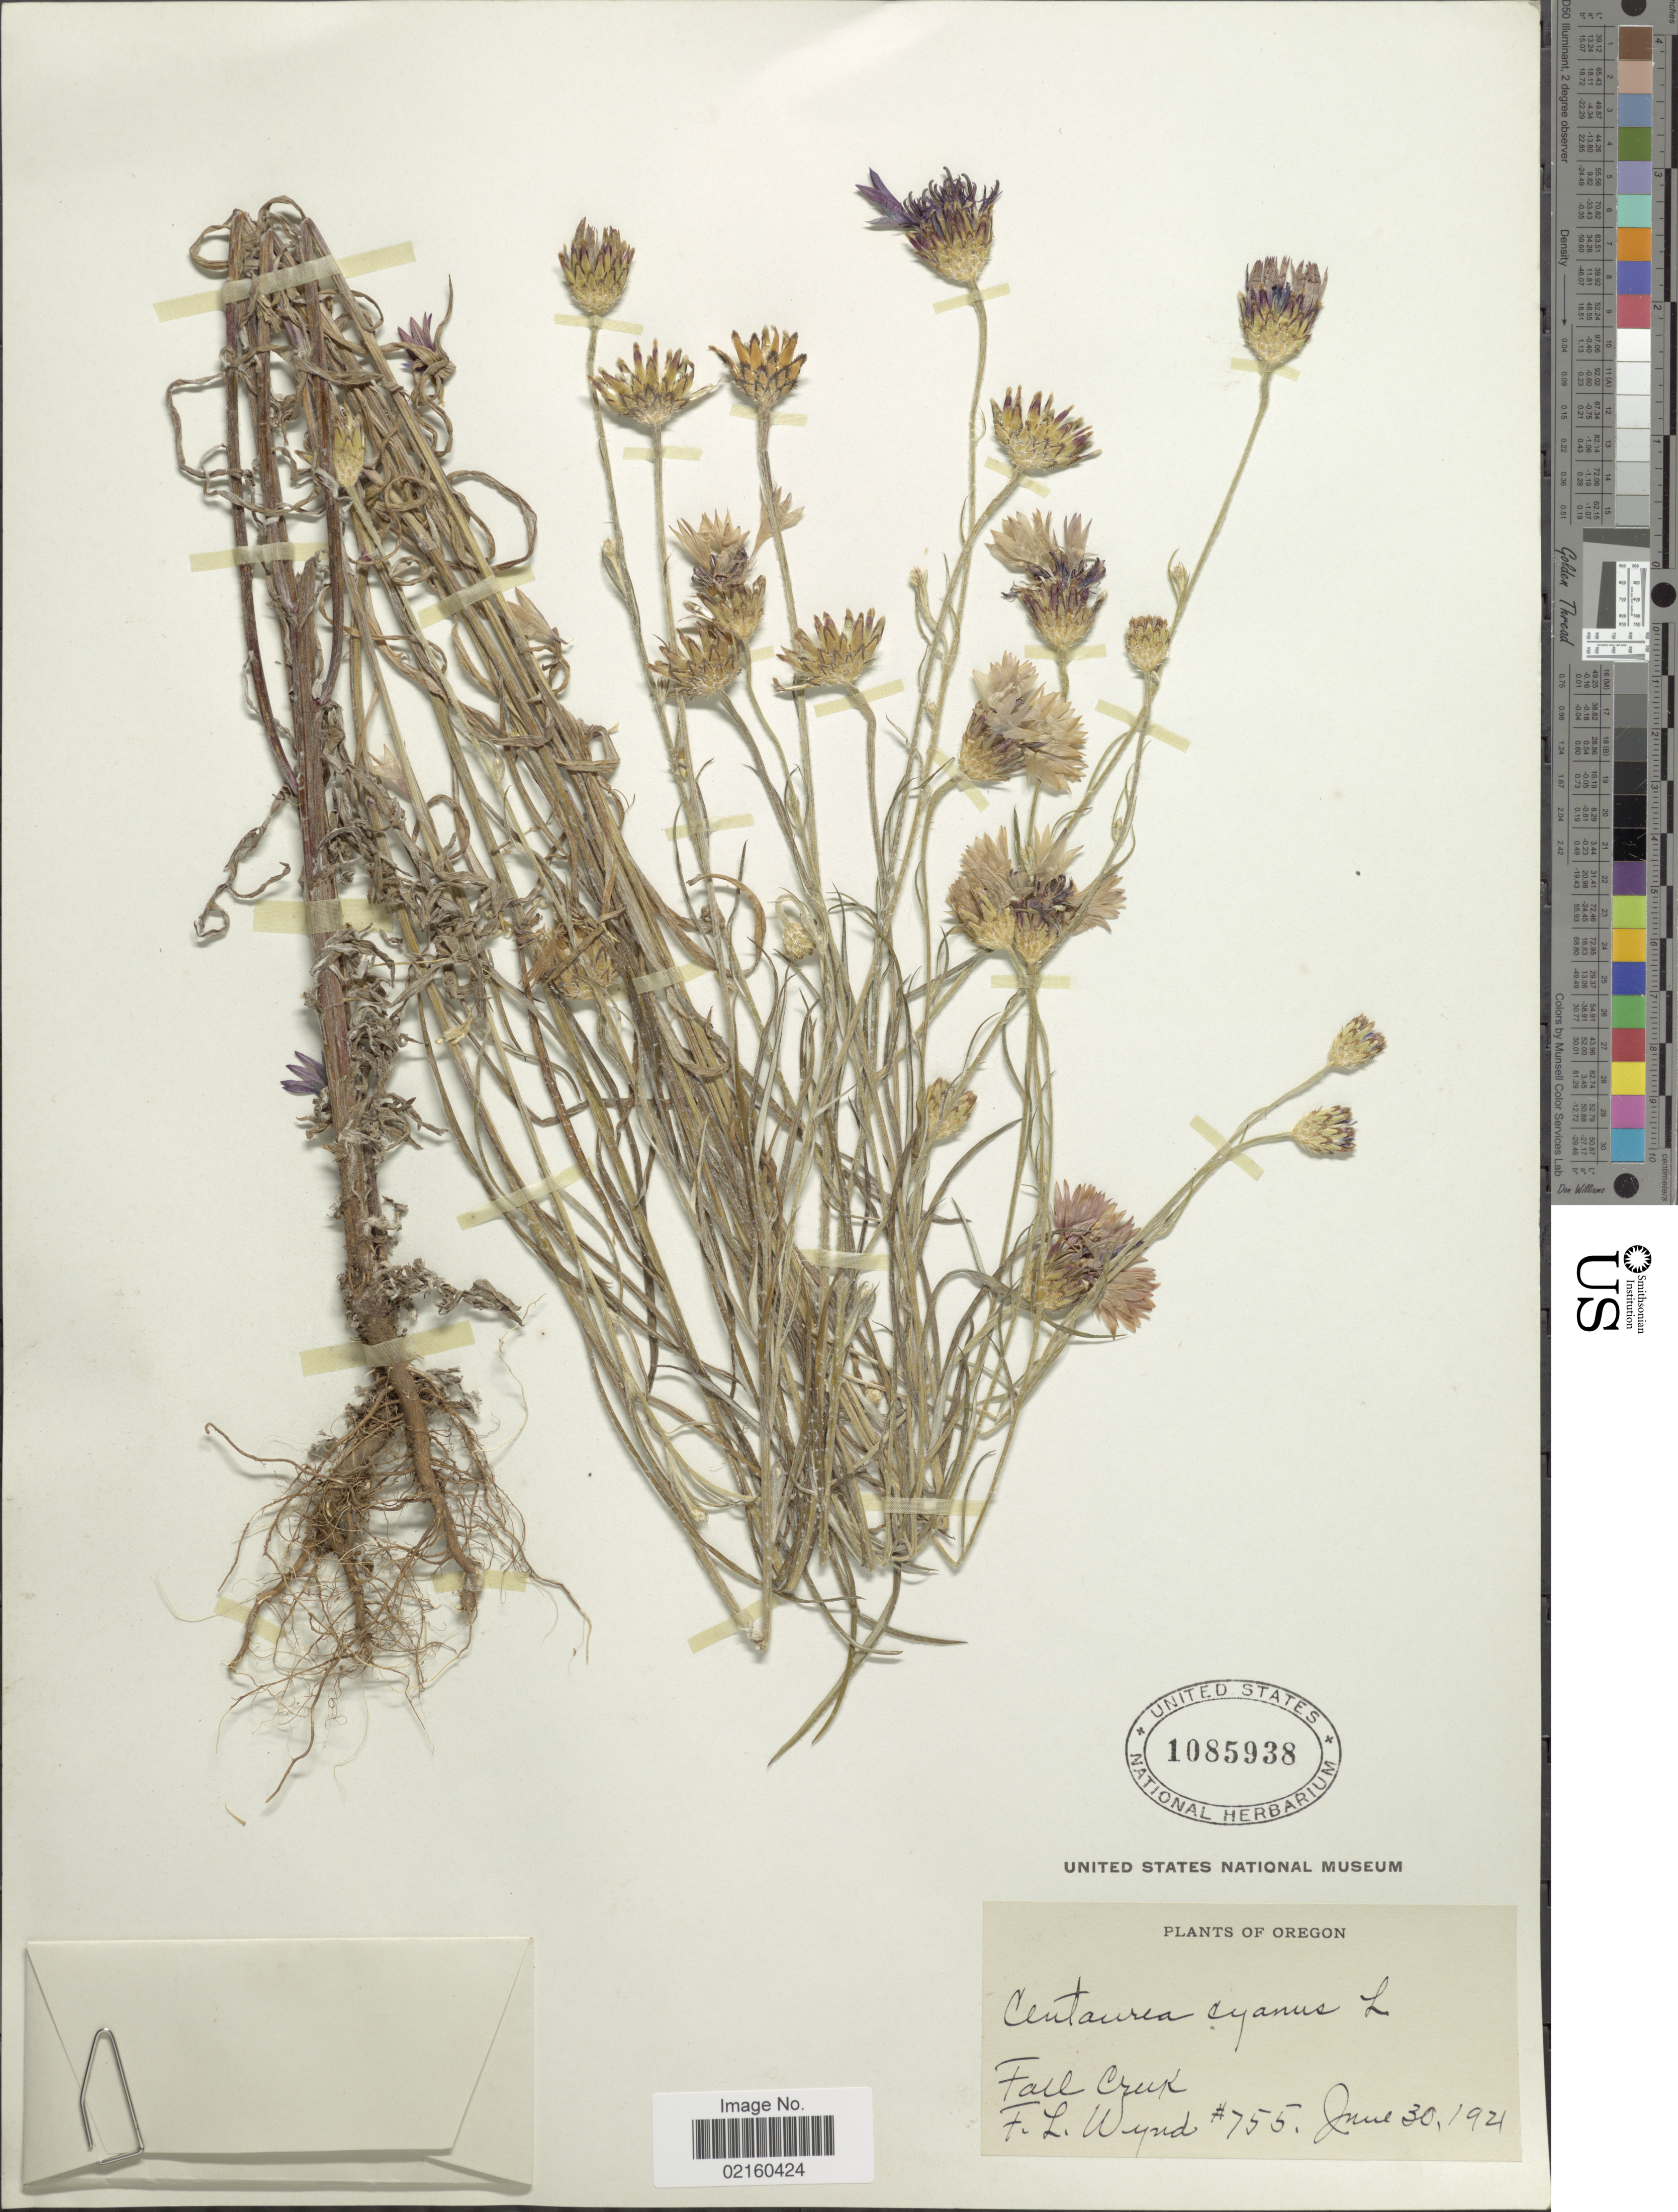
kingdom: Plantae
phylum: Tracheophyta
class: Magnoliopsida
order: Asterales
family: Asteraceae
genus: Centaurea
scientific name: Centaurea cyanus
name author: L.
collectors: F. L. Wynd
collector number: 755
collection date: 1921-06-30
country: United States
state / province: Oregon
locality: Fall Creek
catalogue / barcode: US 1085938